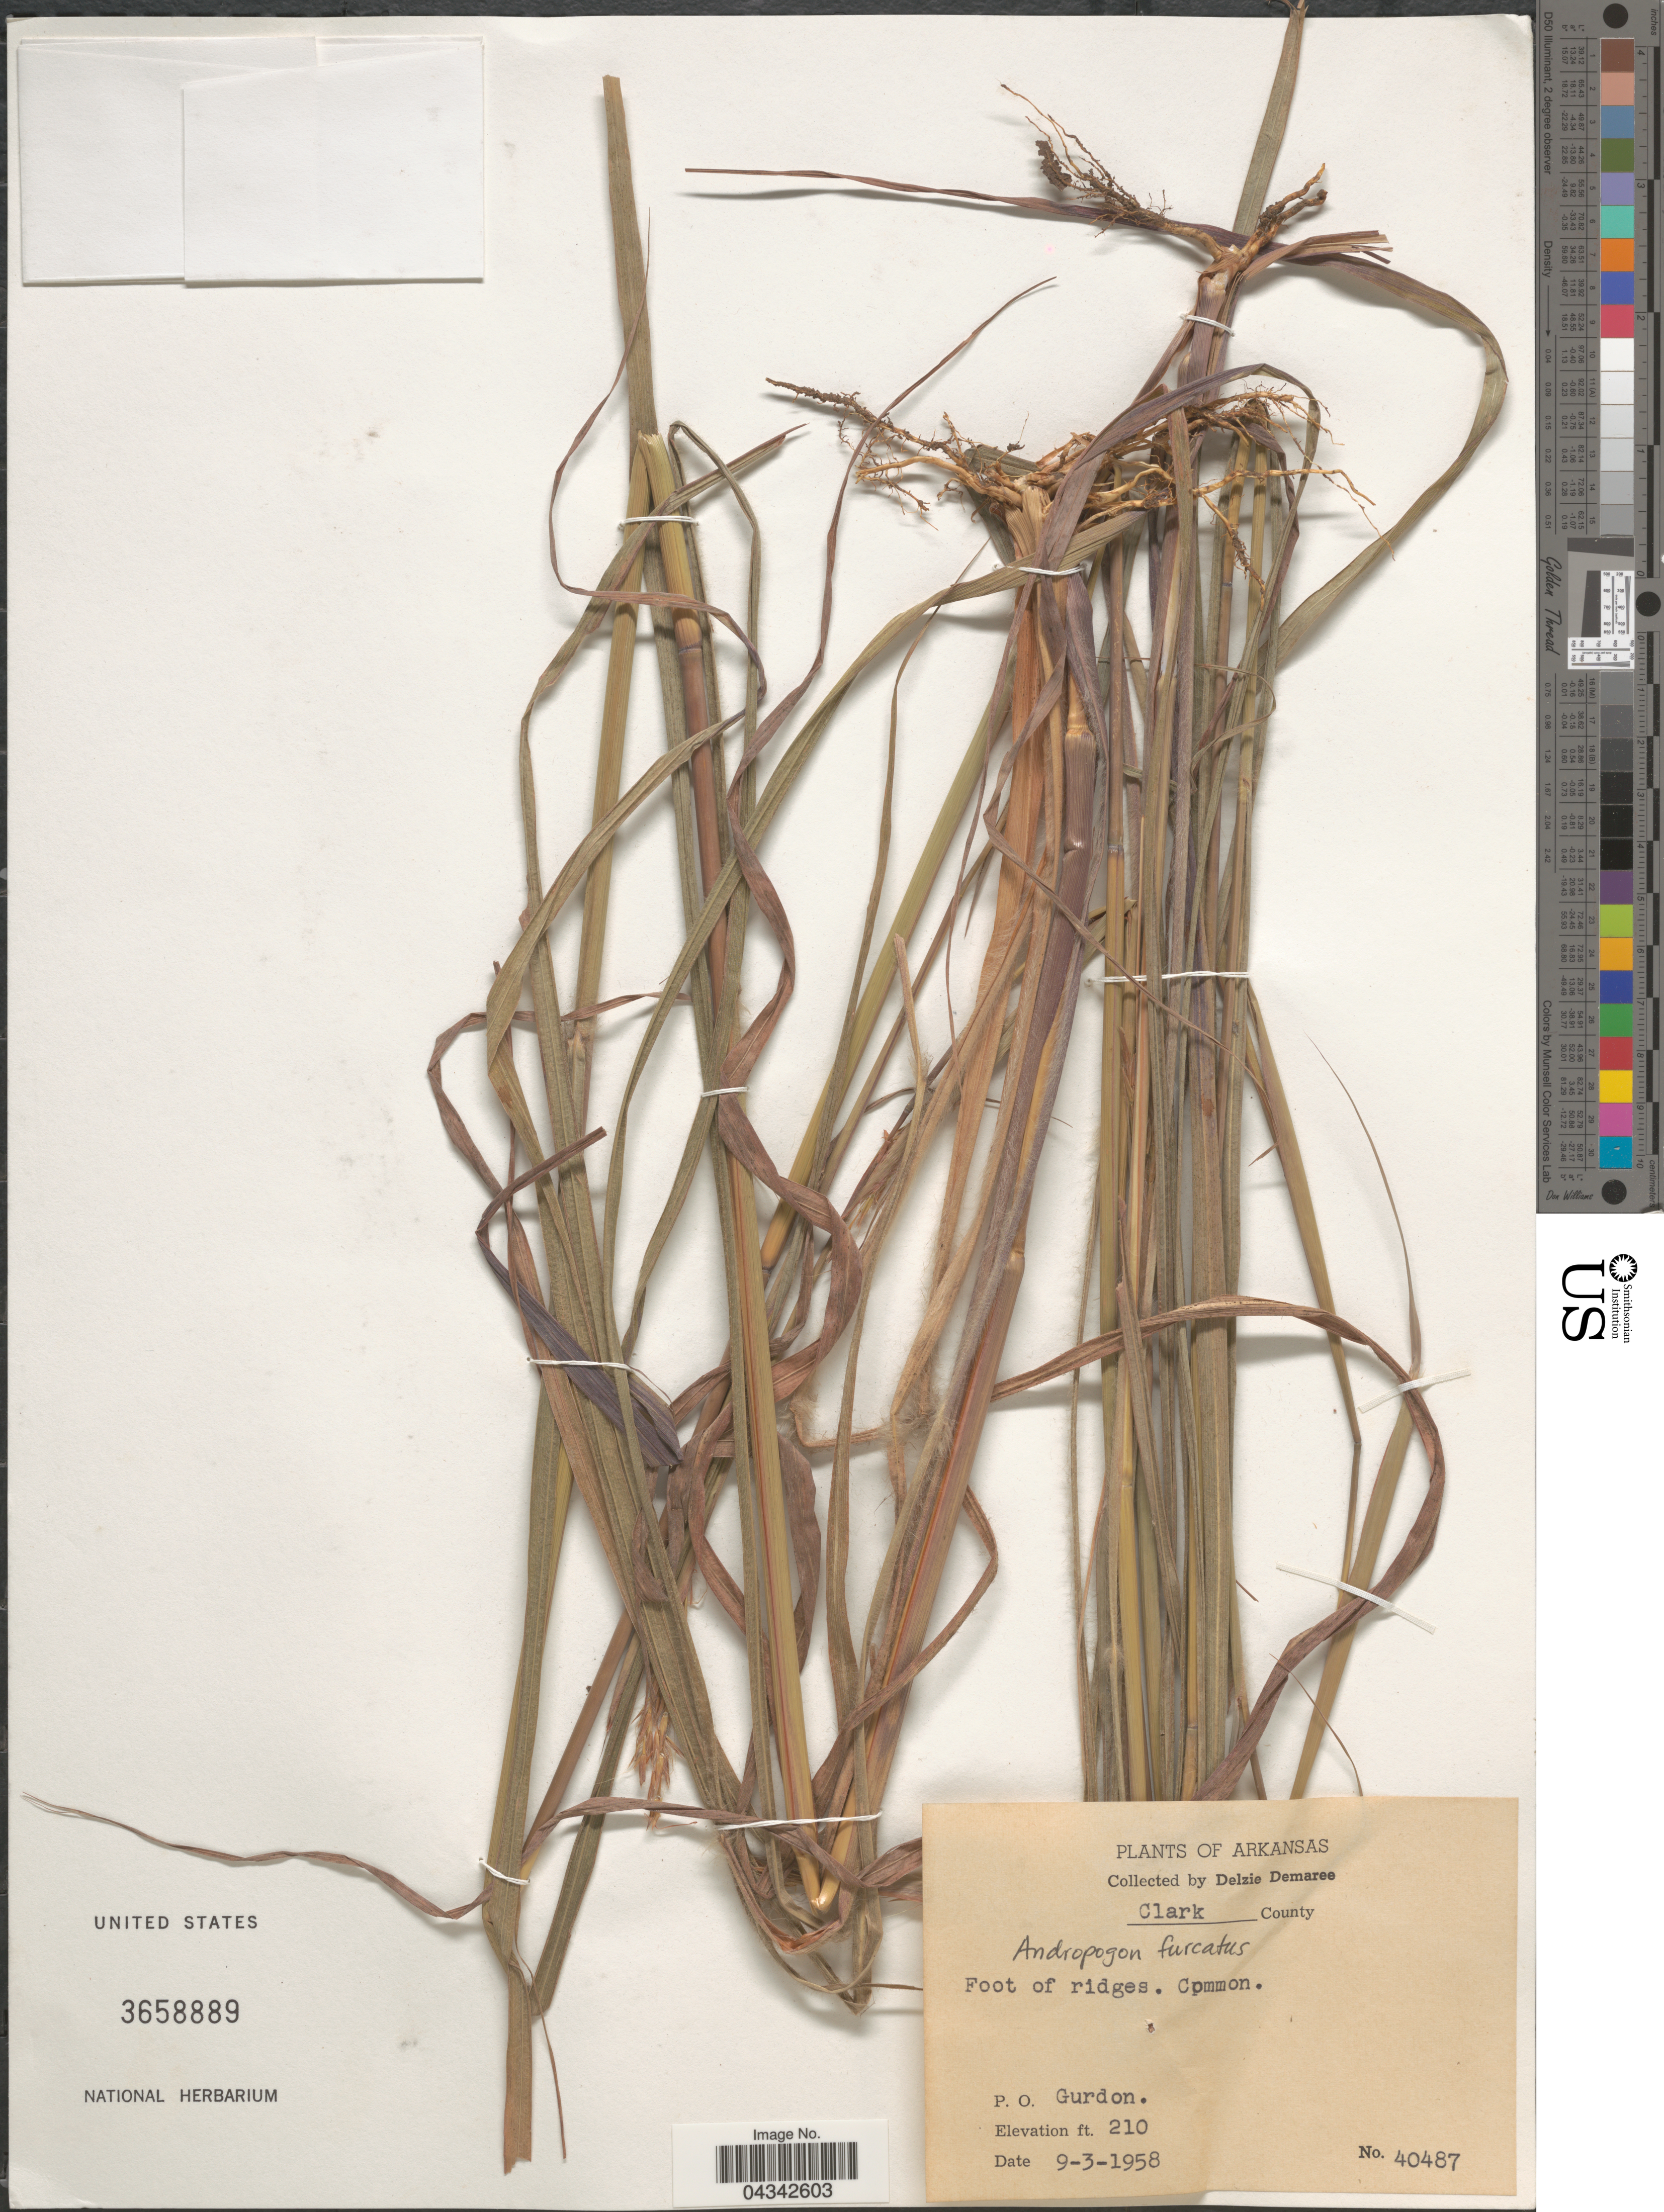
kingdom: Plantae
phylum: Tracheophyta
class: Liliopsida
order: Poales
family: Poaceae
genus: Andropogon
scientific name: Andropogon gerardii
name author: Vitman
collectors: D. Demaree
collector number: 40487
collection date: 1958-09-03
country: United States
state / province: Arkansas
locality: Clark County. P. O. Gurdon.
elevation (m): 64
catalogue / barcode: US 3658889